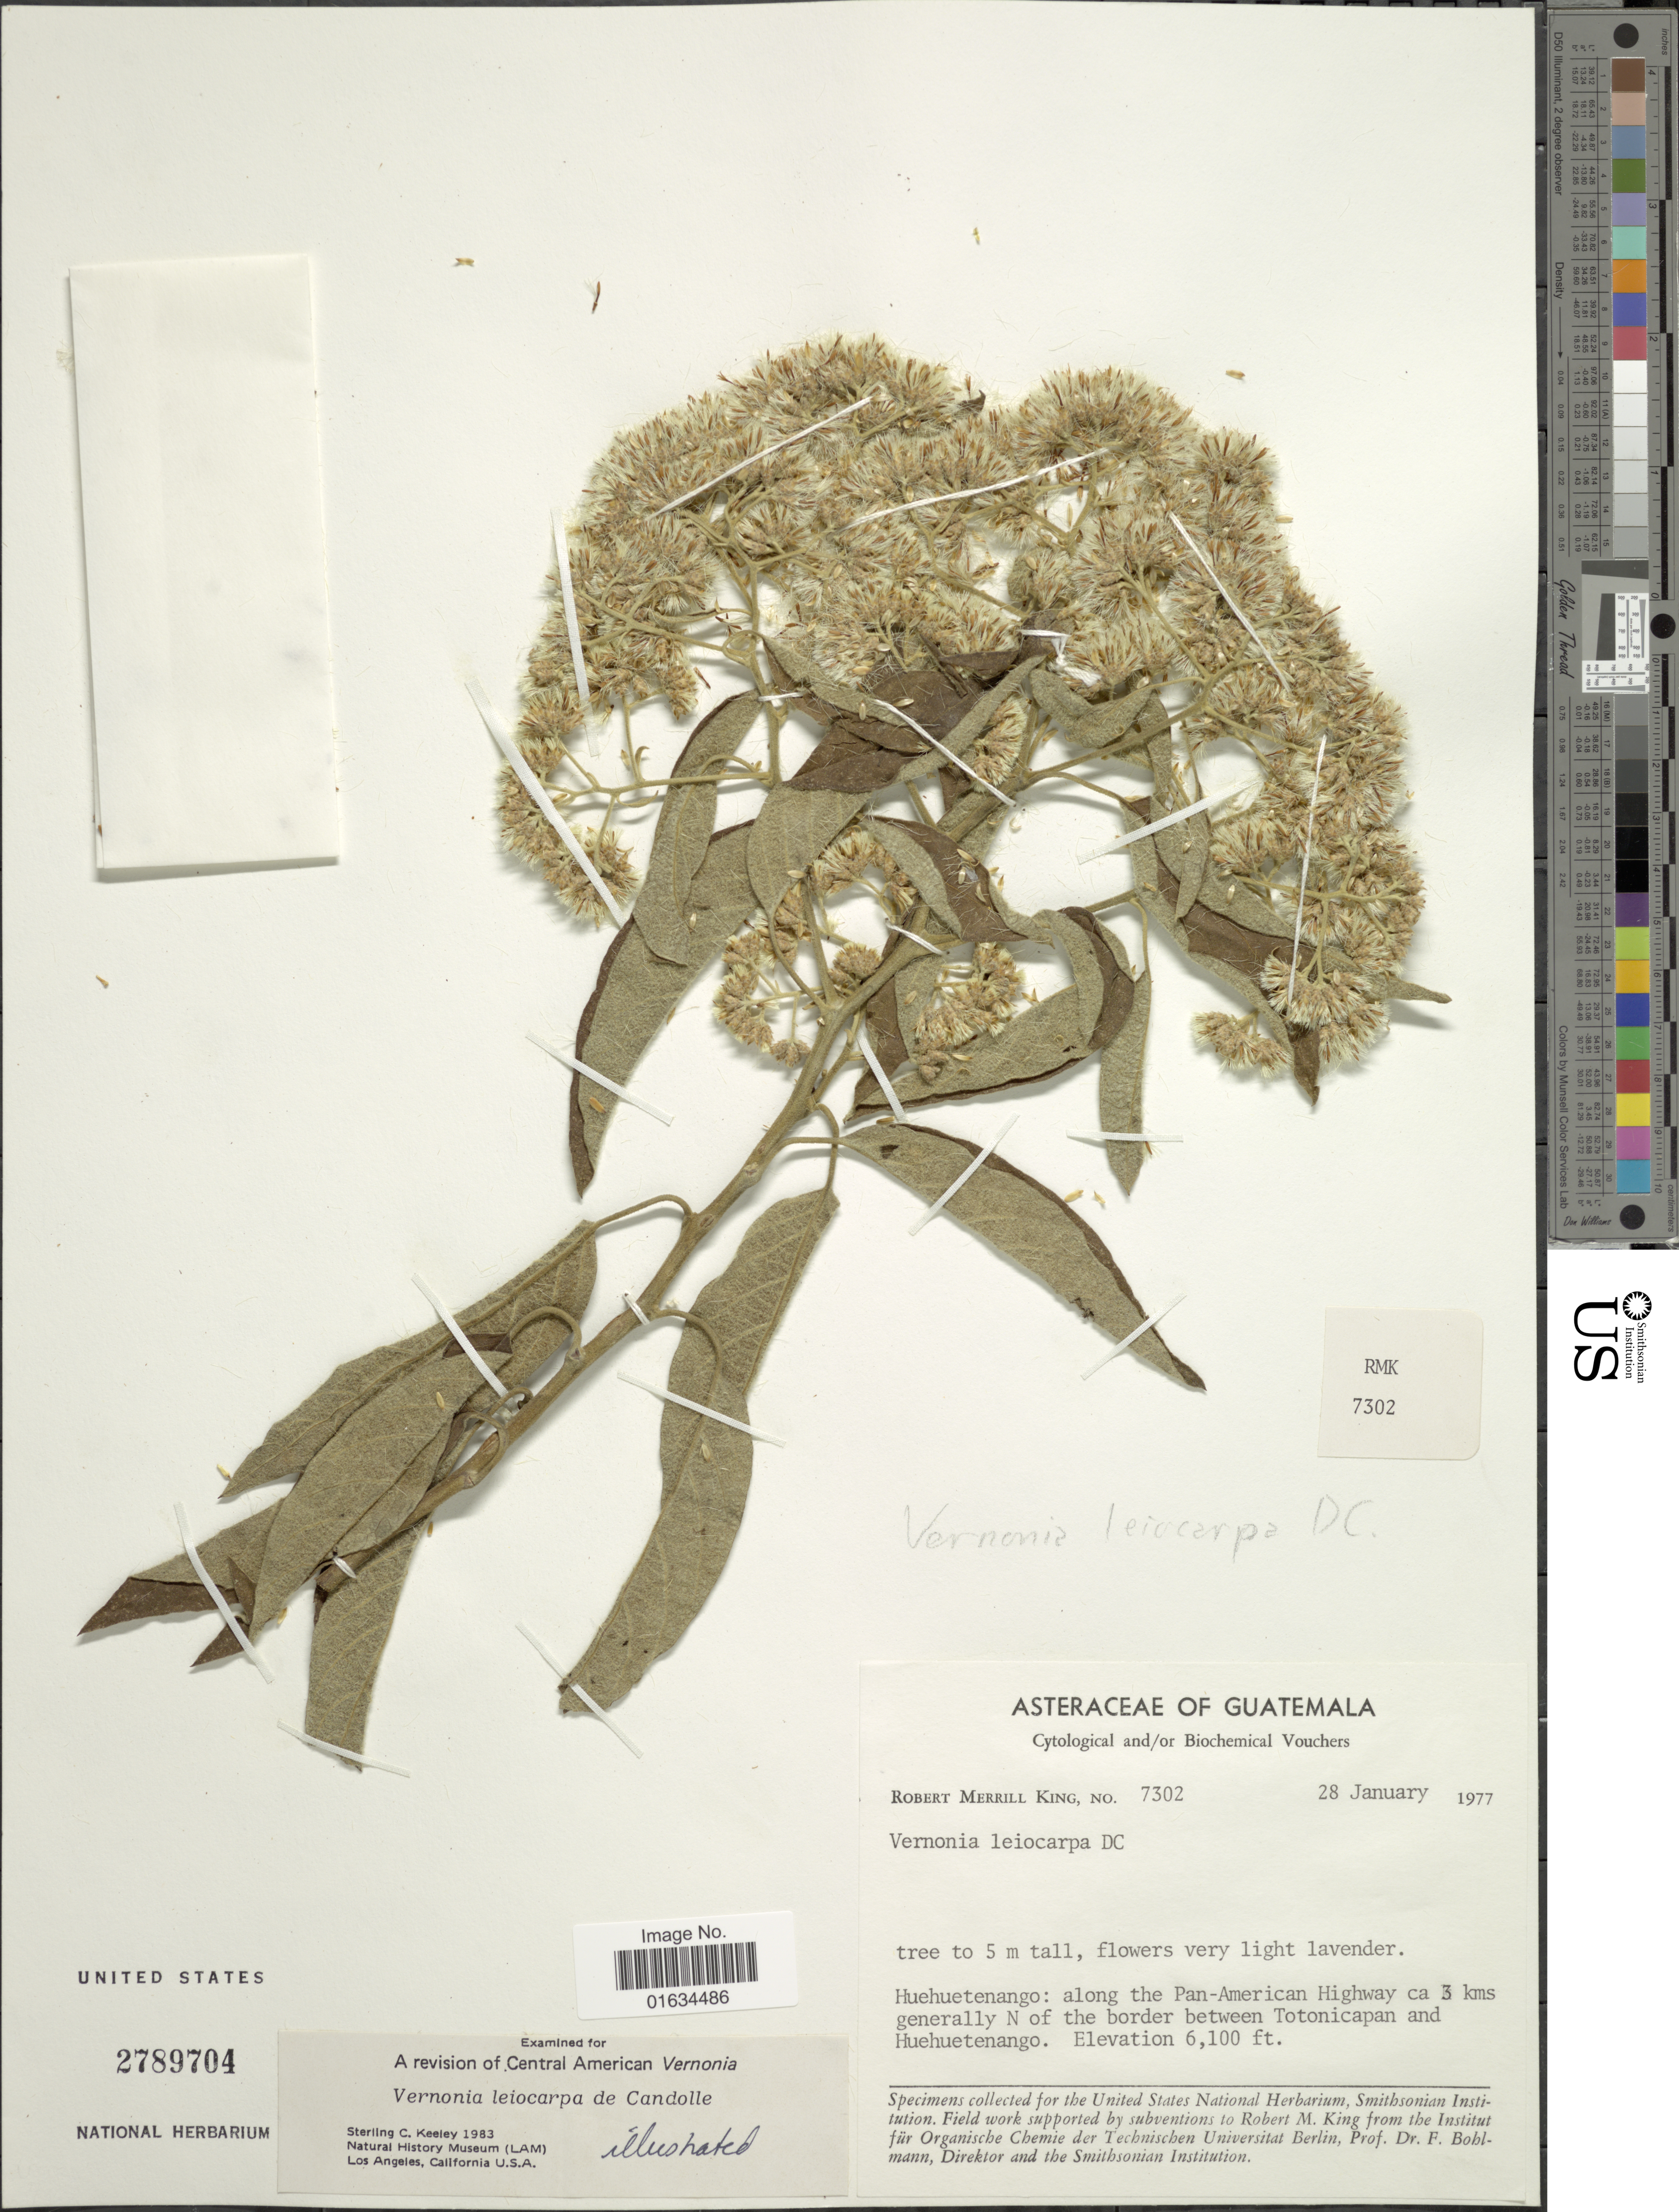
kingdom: Plantae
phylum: Tracheophyta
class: Magnoliopsida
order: Asterales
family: Asteraceae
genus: Eremosis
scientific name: Eremosis leiocarpa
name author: (DC.) Gleason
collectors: R. M. King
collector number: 7302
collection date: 1977-01-28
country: Guatemala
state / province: Huehuetenango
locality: Along the Pan-American Highway ca 3 kms generally N of the border between Totonicapan and Huehuetenango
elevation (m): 1859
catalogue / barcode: US 2789704